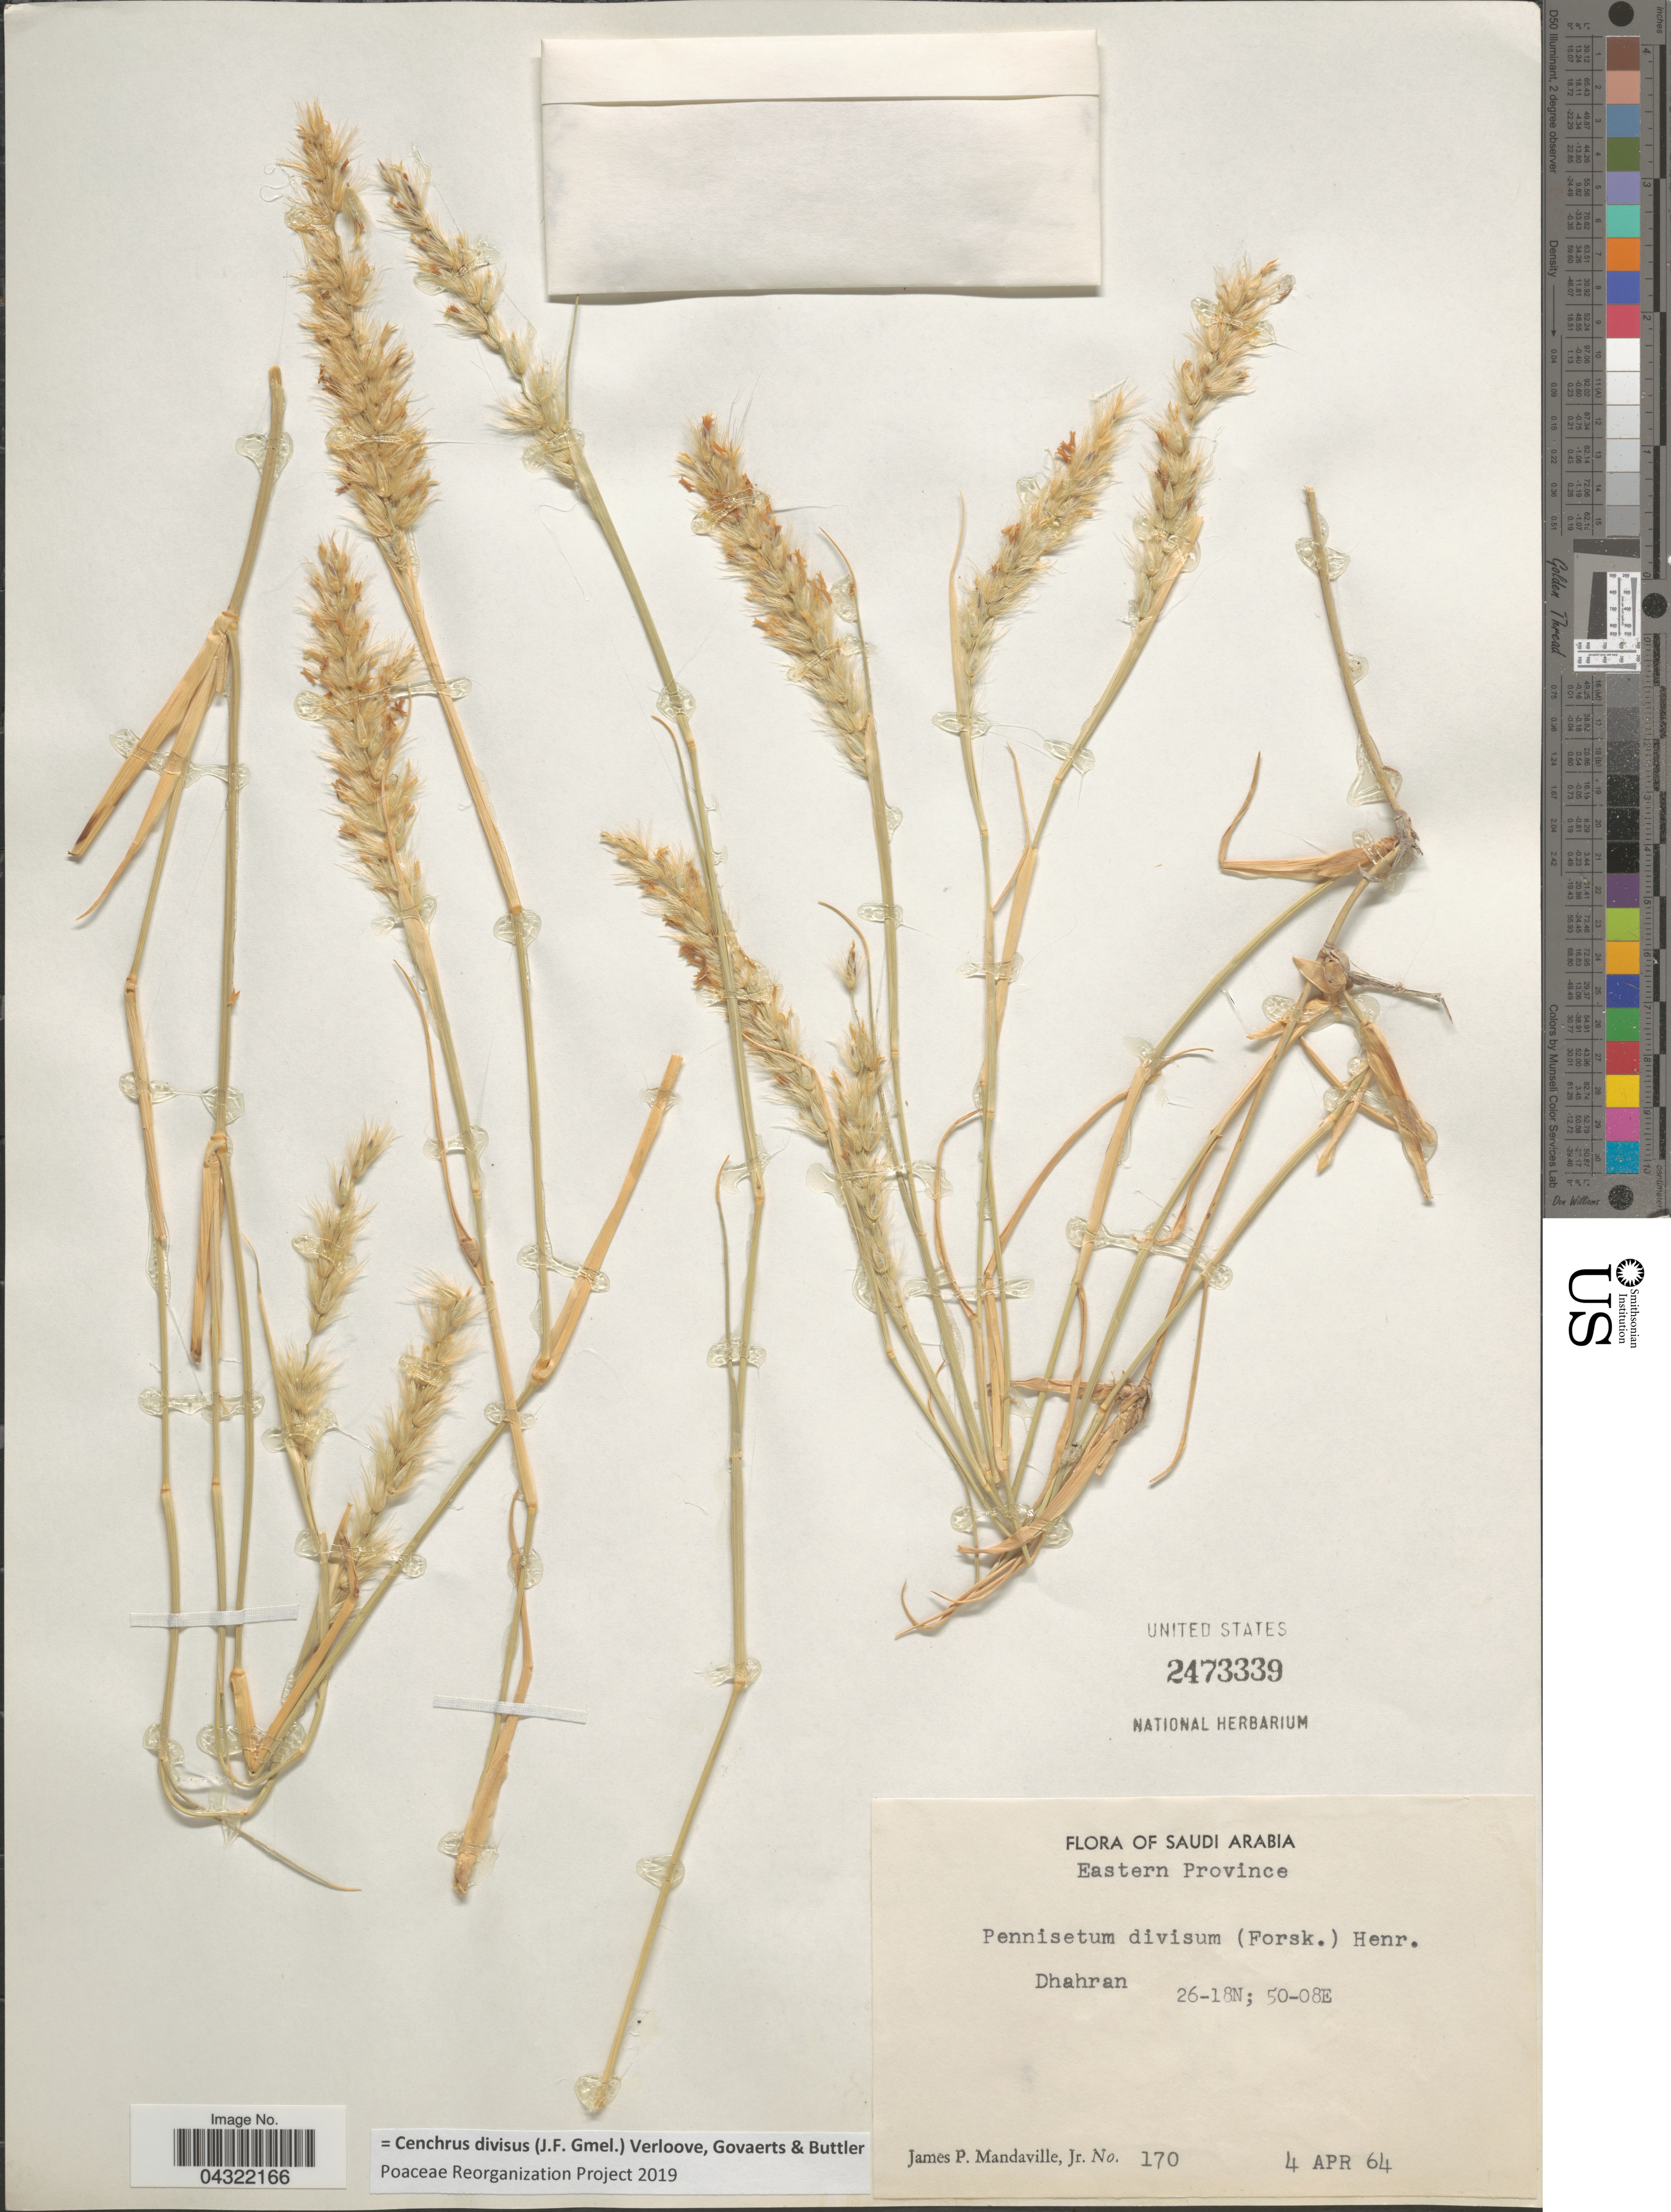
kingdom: Plantae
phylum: Tracheophyta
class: Liliopsida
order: Poales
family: Poaceae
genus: Cenchrus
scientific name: Cenchrus divisus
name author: (J.F. Gmel.) Verloove et al.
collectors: J. Mandaville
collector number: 170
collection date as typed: Transcribed d/m/y: 4/4/64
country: Saudi Arabia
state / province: Ash Sharqiyah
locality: Eastern Province. Dhahran.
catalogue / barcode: US 2473339